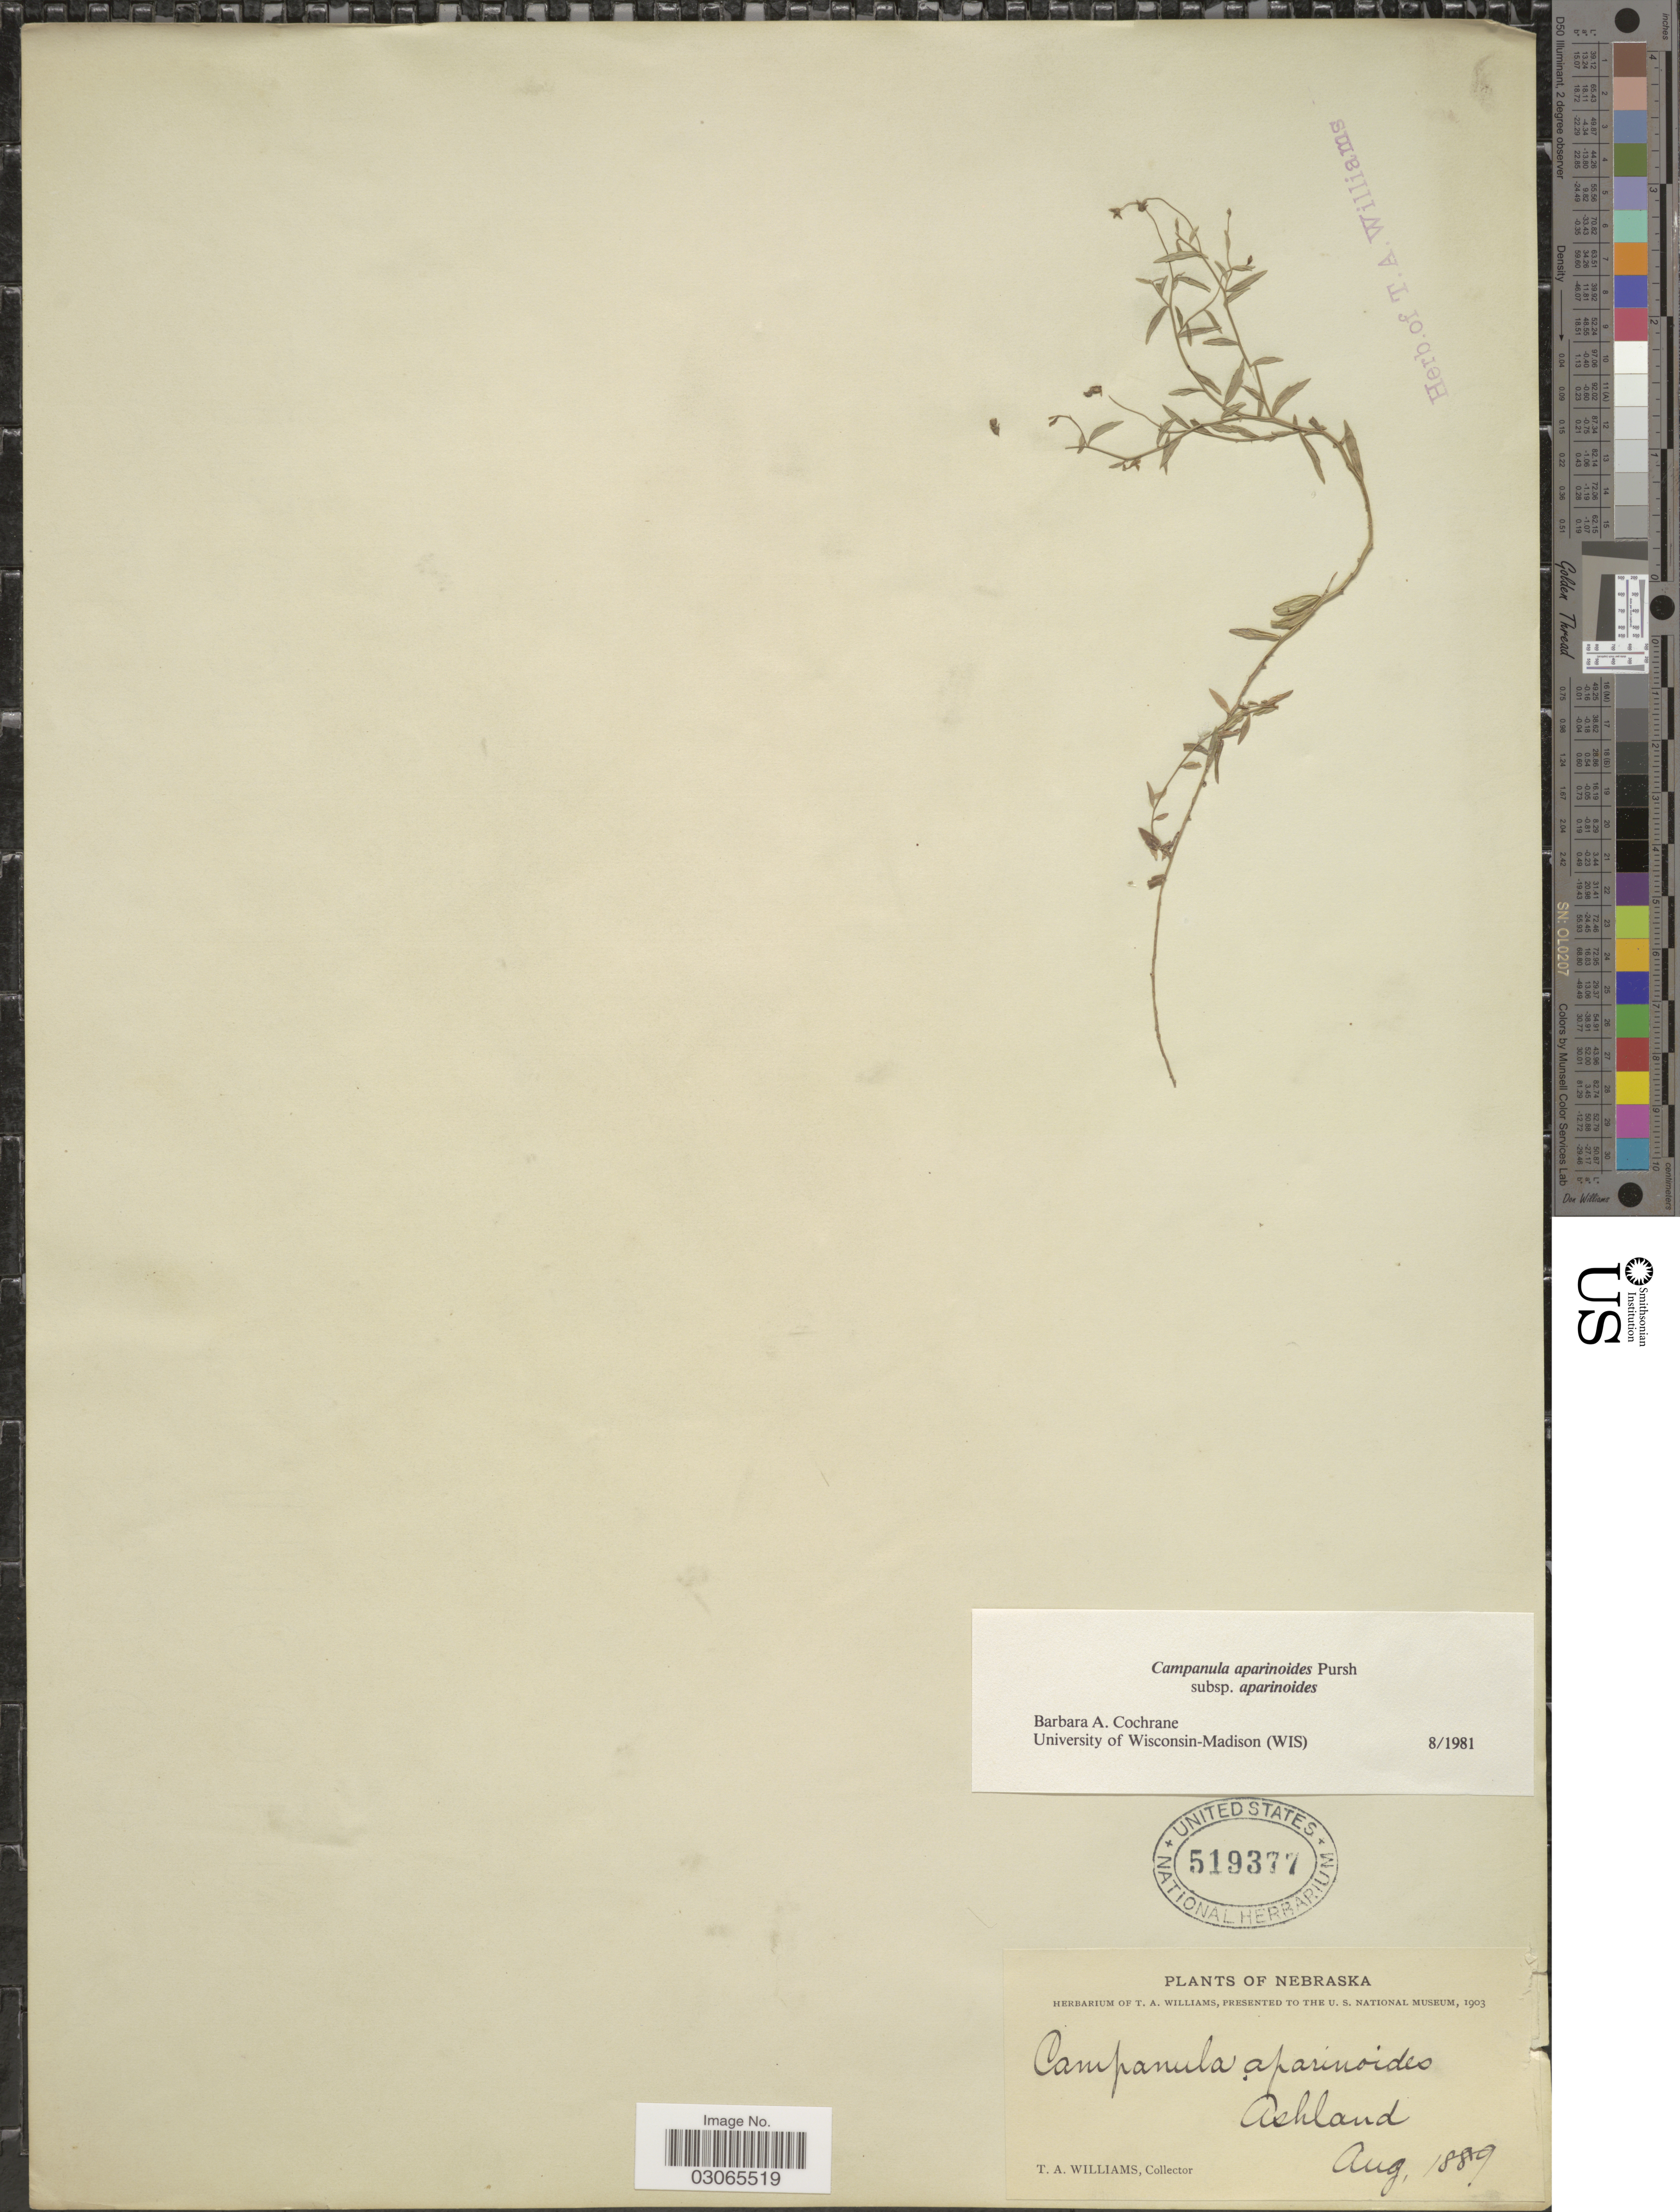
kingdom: Plantae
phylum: Tracheophyta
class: Magnoliopsida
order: Asterales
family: Campanulaceae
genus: Campanula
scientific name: Campanula aparinoides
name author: Pursh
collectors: T. Williams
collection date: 1889-08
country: United States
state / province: Nebraska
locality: Ashland.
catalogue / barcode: US 519377